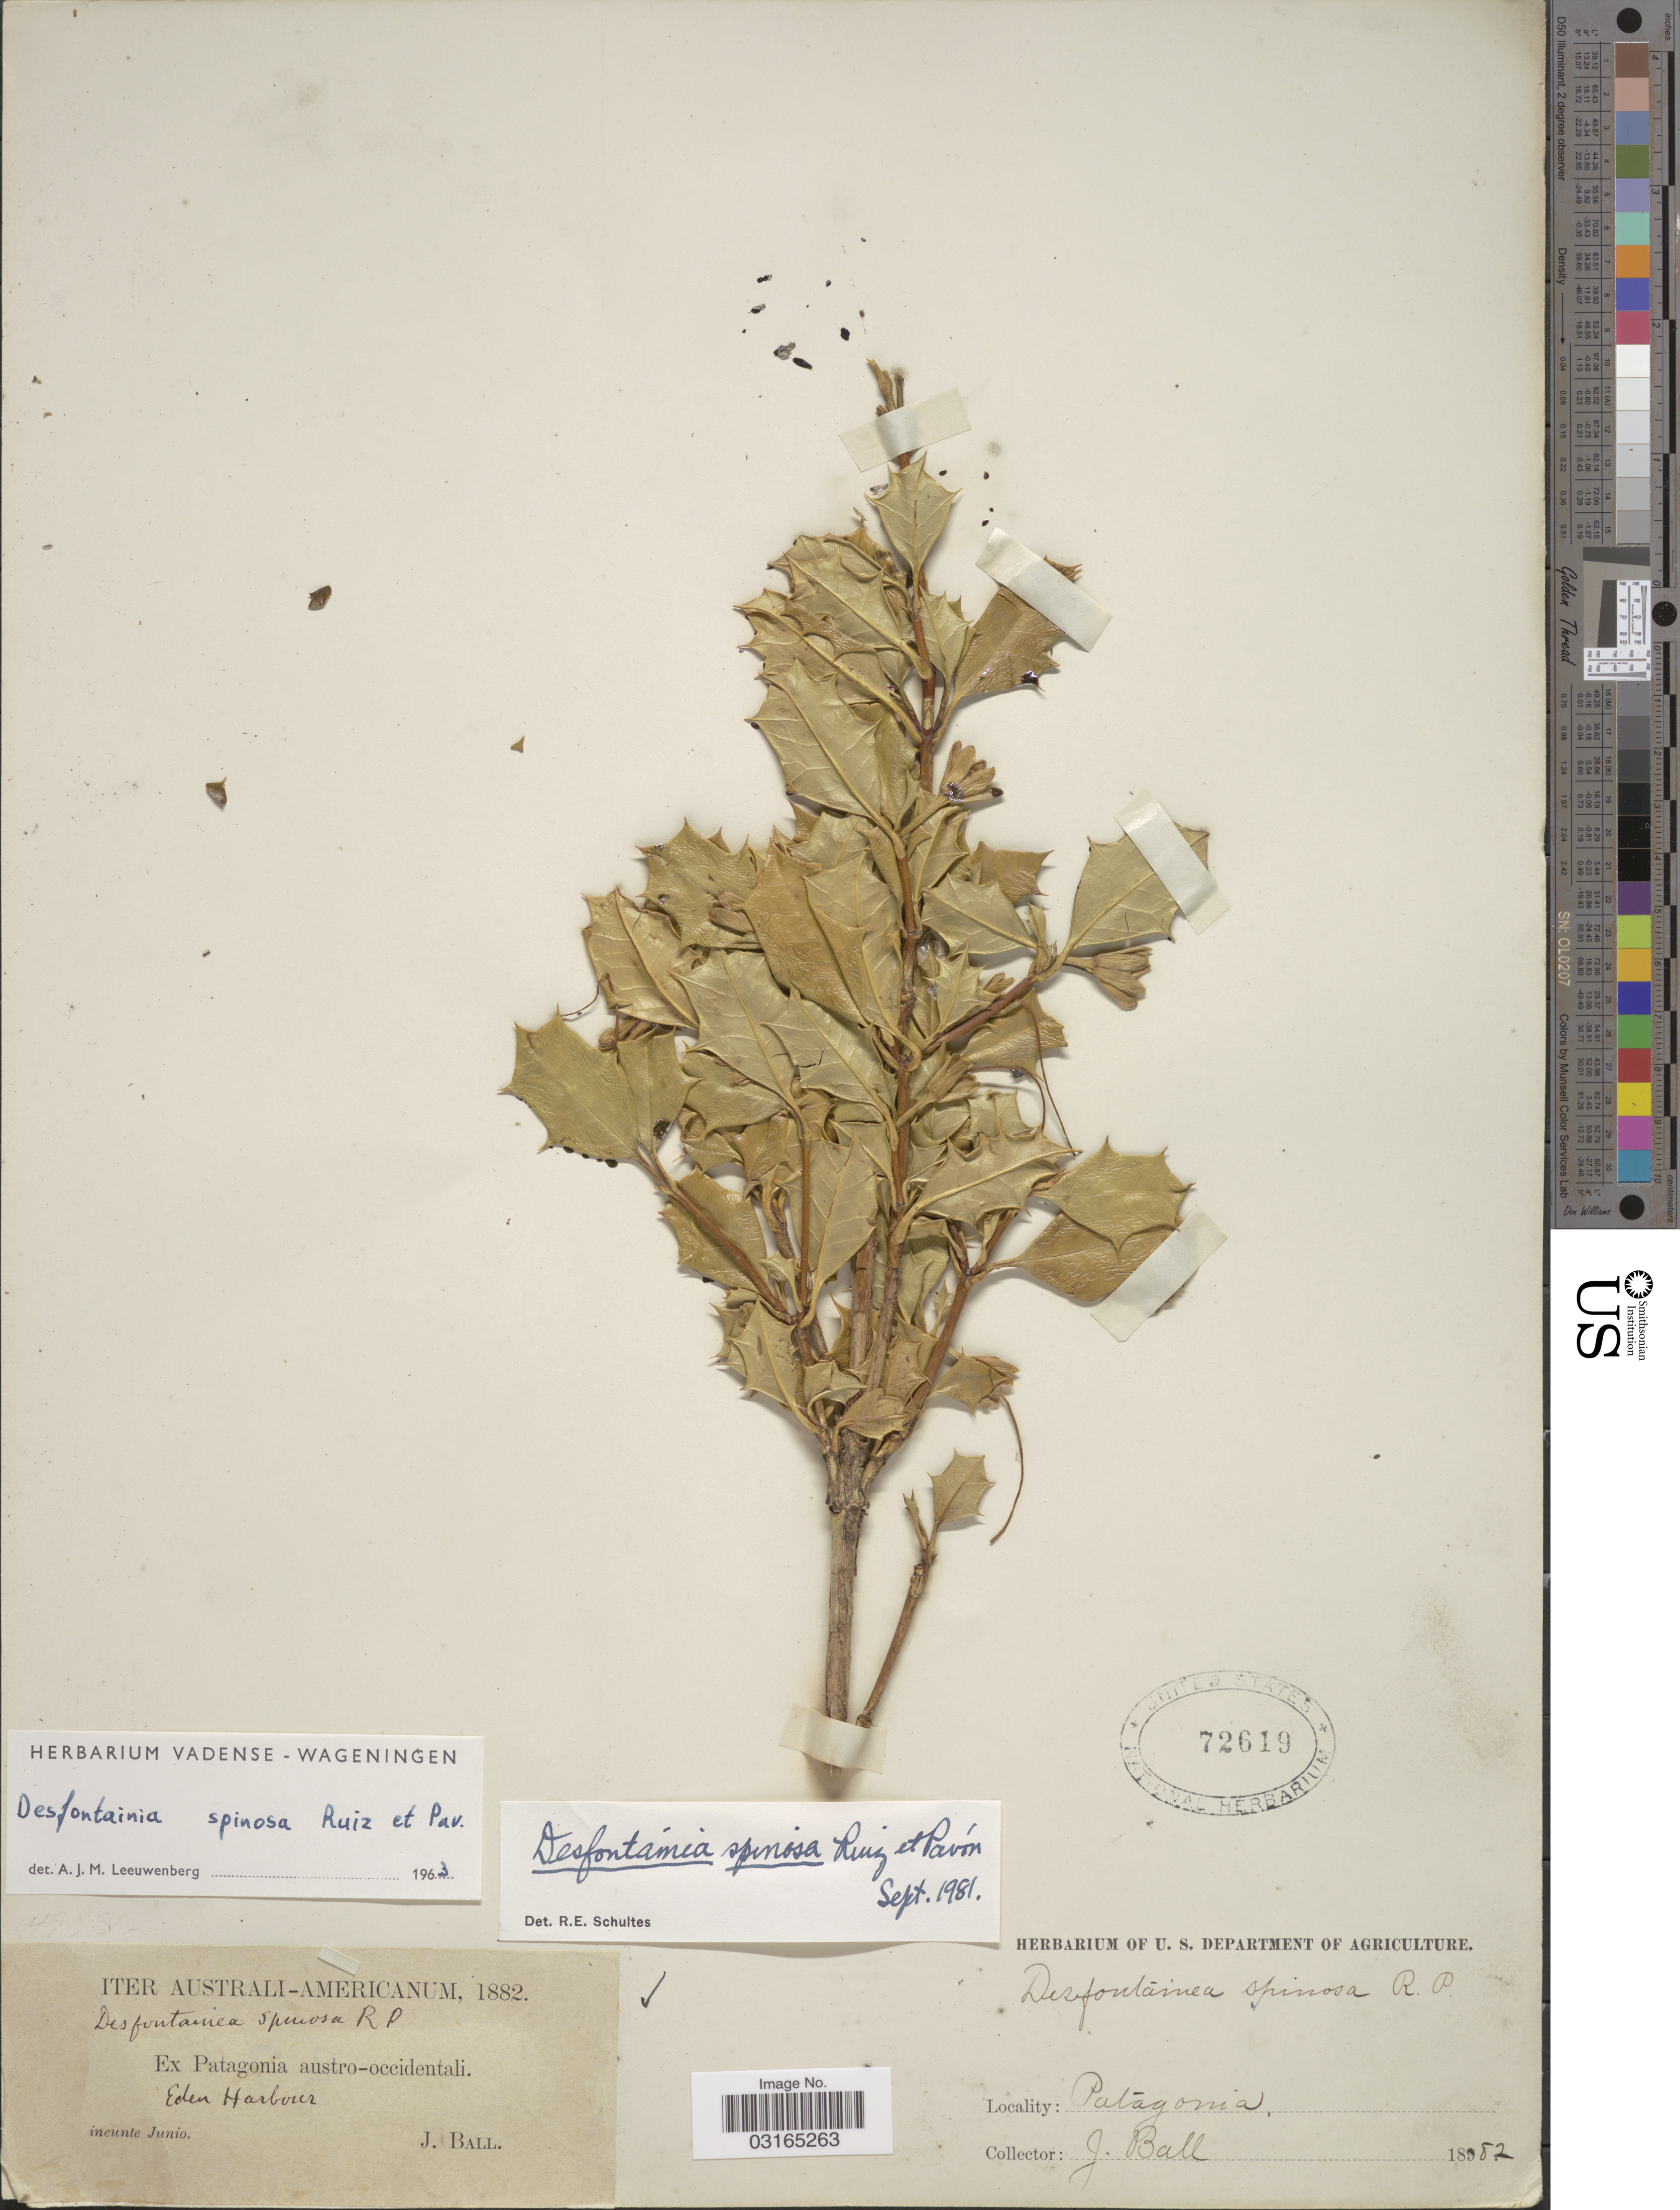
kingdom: Plantae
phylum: Tracheophyta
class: Magnoliopsida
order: Bruniales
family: Columelliaceae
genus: Desfontainia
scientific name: Desfontainia spinosa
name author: Ruiz & Pav.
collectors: J. Ball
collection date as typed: ineunte Junio 1882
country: Chile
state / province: Magallanes y de la Antártica Chilena (XII)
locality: Ex Patagonia austro-occidentali. Eden Harbour.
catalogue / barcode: US 72619